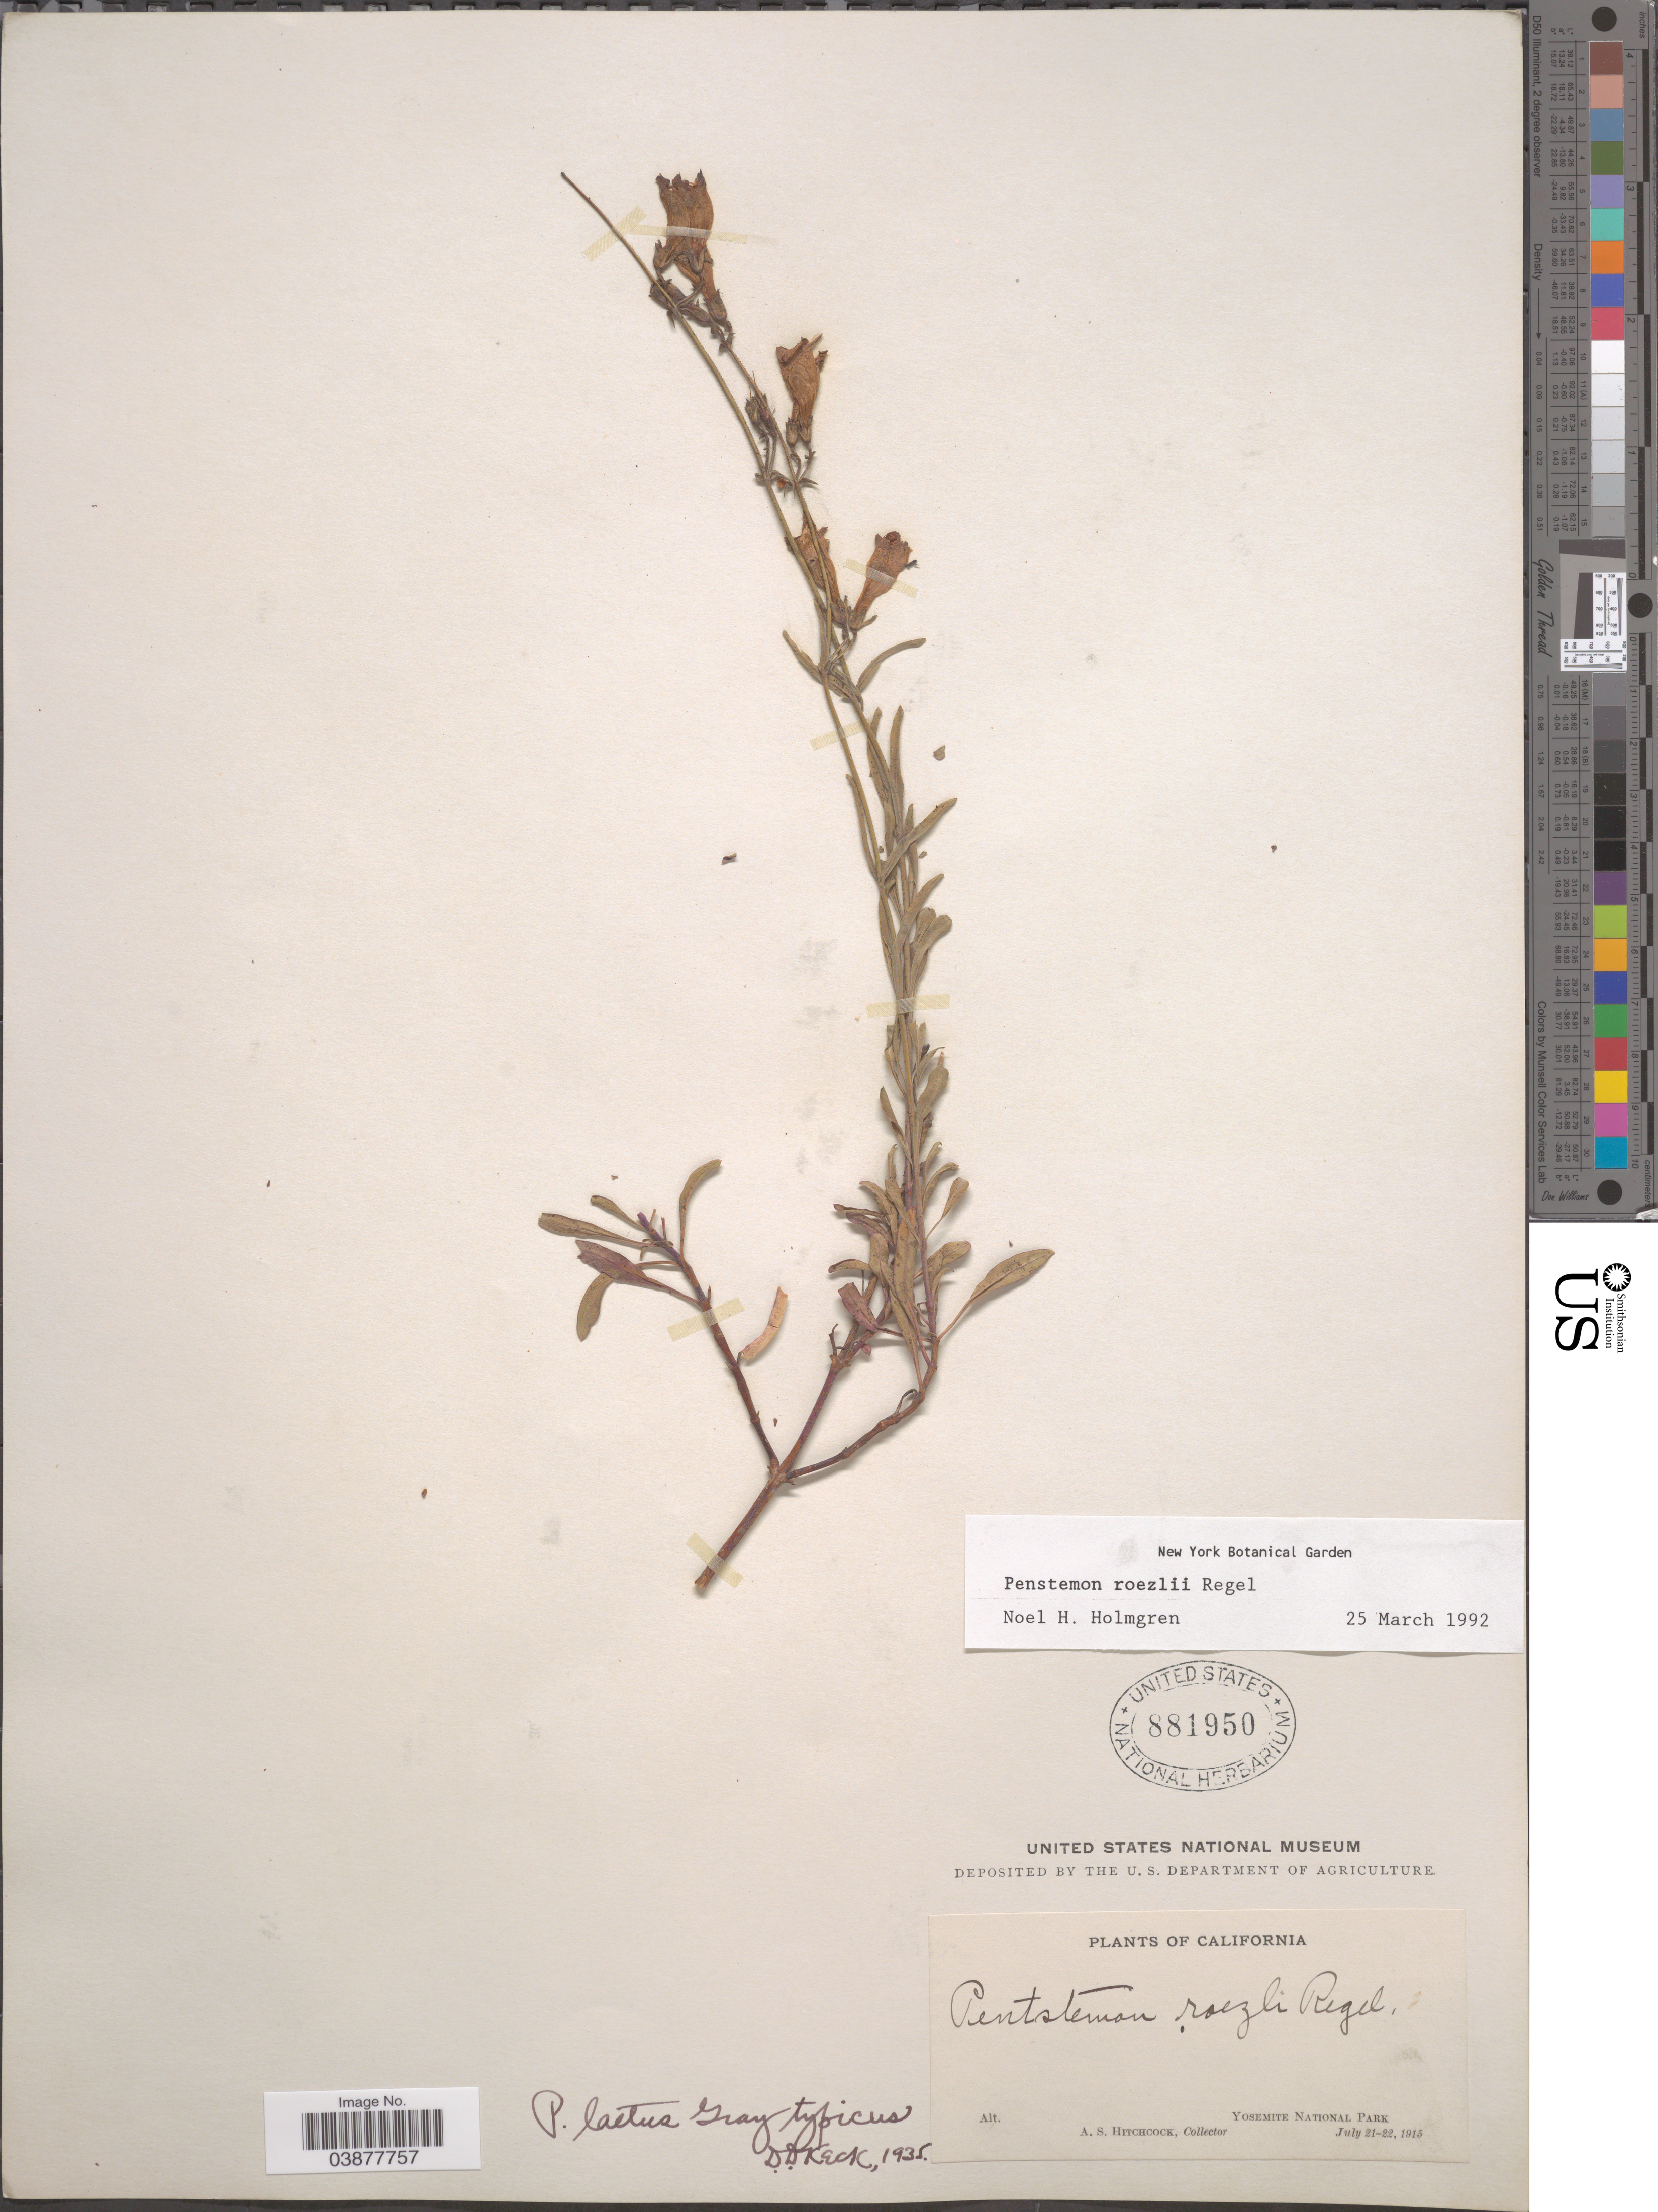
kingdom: Plantae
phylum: Tracheophyta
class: Magnoliopsida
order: Lamiales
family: Plantaginaceae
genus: Penstemon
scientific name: Penstemon roezlii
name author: Regel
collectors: A. S. Hitchcock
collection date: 1915-07-21/1915-07-22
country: United States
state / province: California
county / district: Mariposa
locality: Yosemite National Park.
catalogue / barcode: US 881950